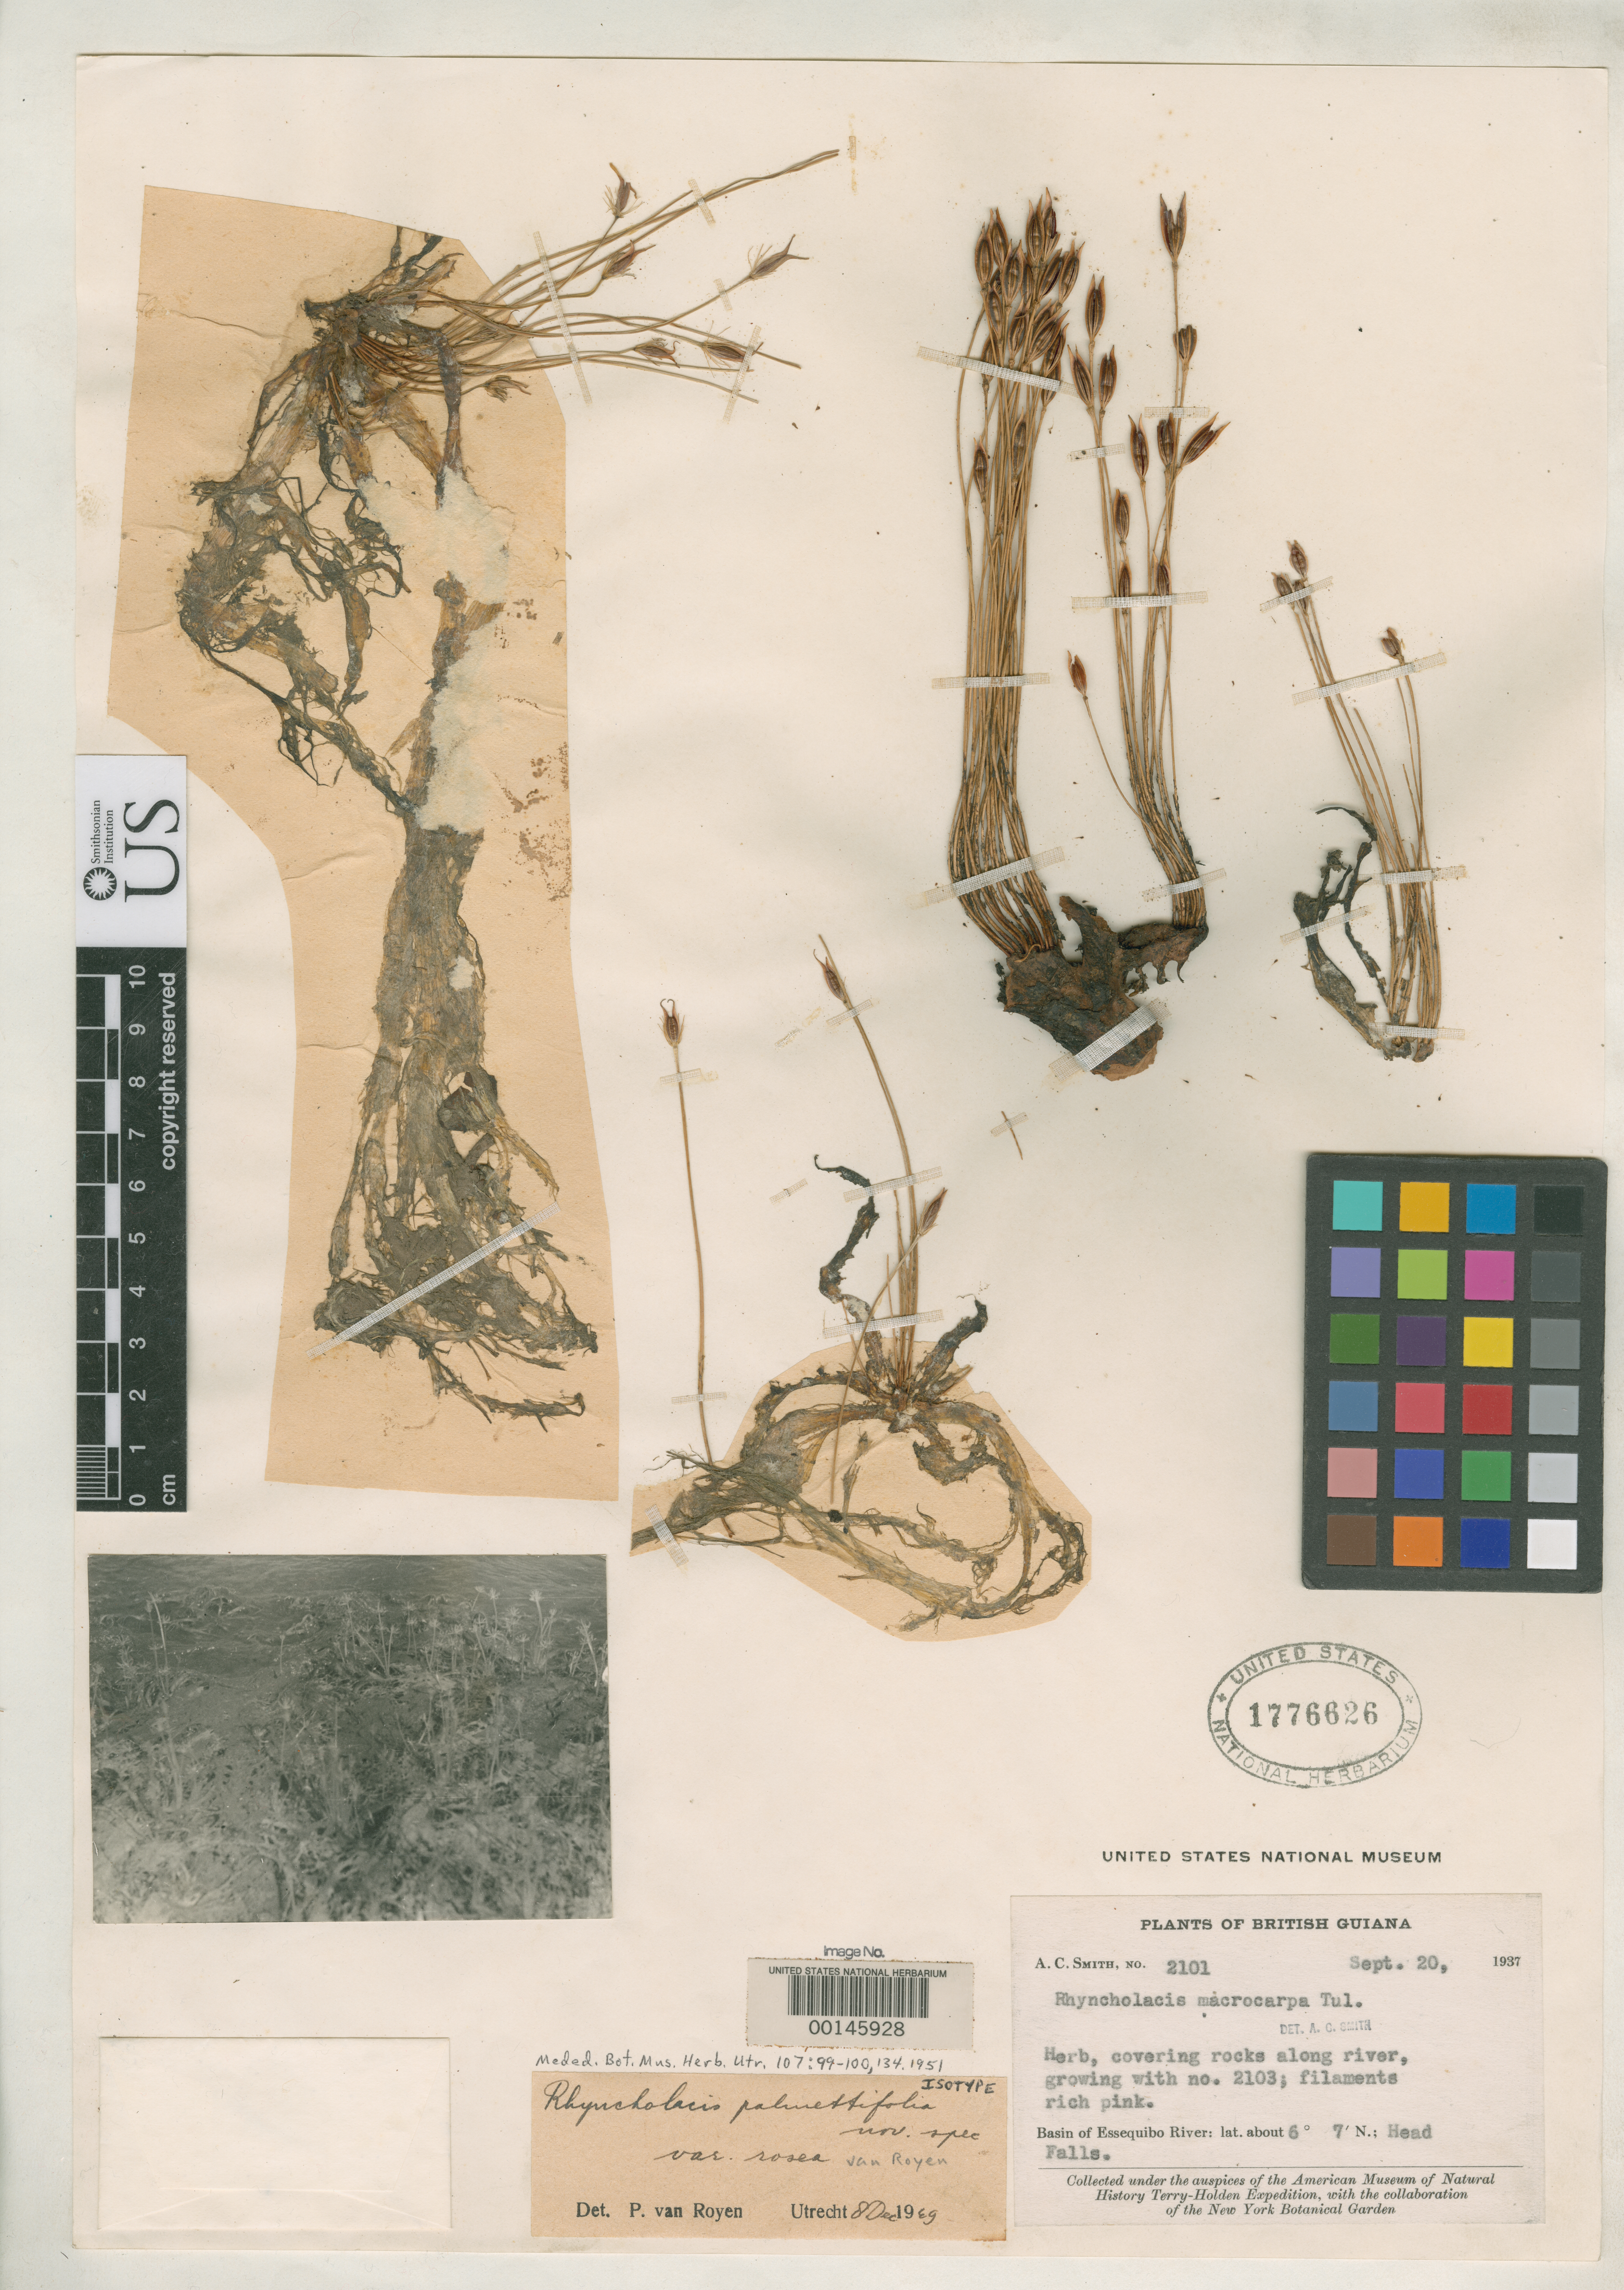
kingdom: Plantae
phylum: Tracheophyta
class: Magnoliopsida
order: Malpighiales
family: Podostemaceae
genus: Rhyncholacis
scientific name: Rhyncholacis palmettifolia var. rosea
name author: P. Royen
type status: Isotype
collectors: A. C. Smith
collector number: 2101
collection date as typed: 20 Sep 1937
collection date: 1937-09-20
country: Guyana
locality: Basin of Essequibo River, head falls. (lat/long recorded as: lat=06:07:0:N long=:::)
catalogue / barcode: US 1776626